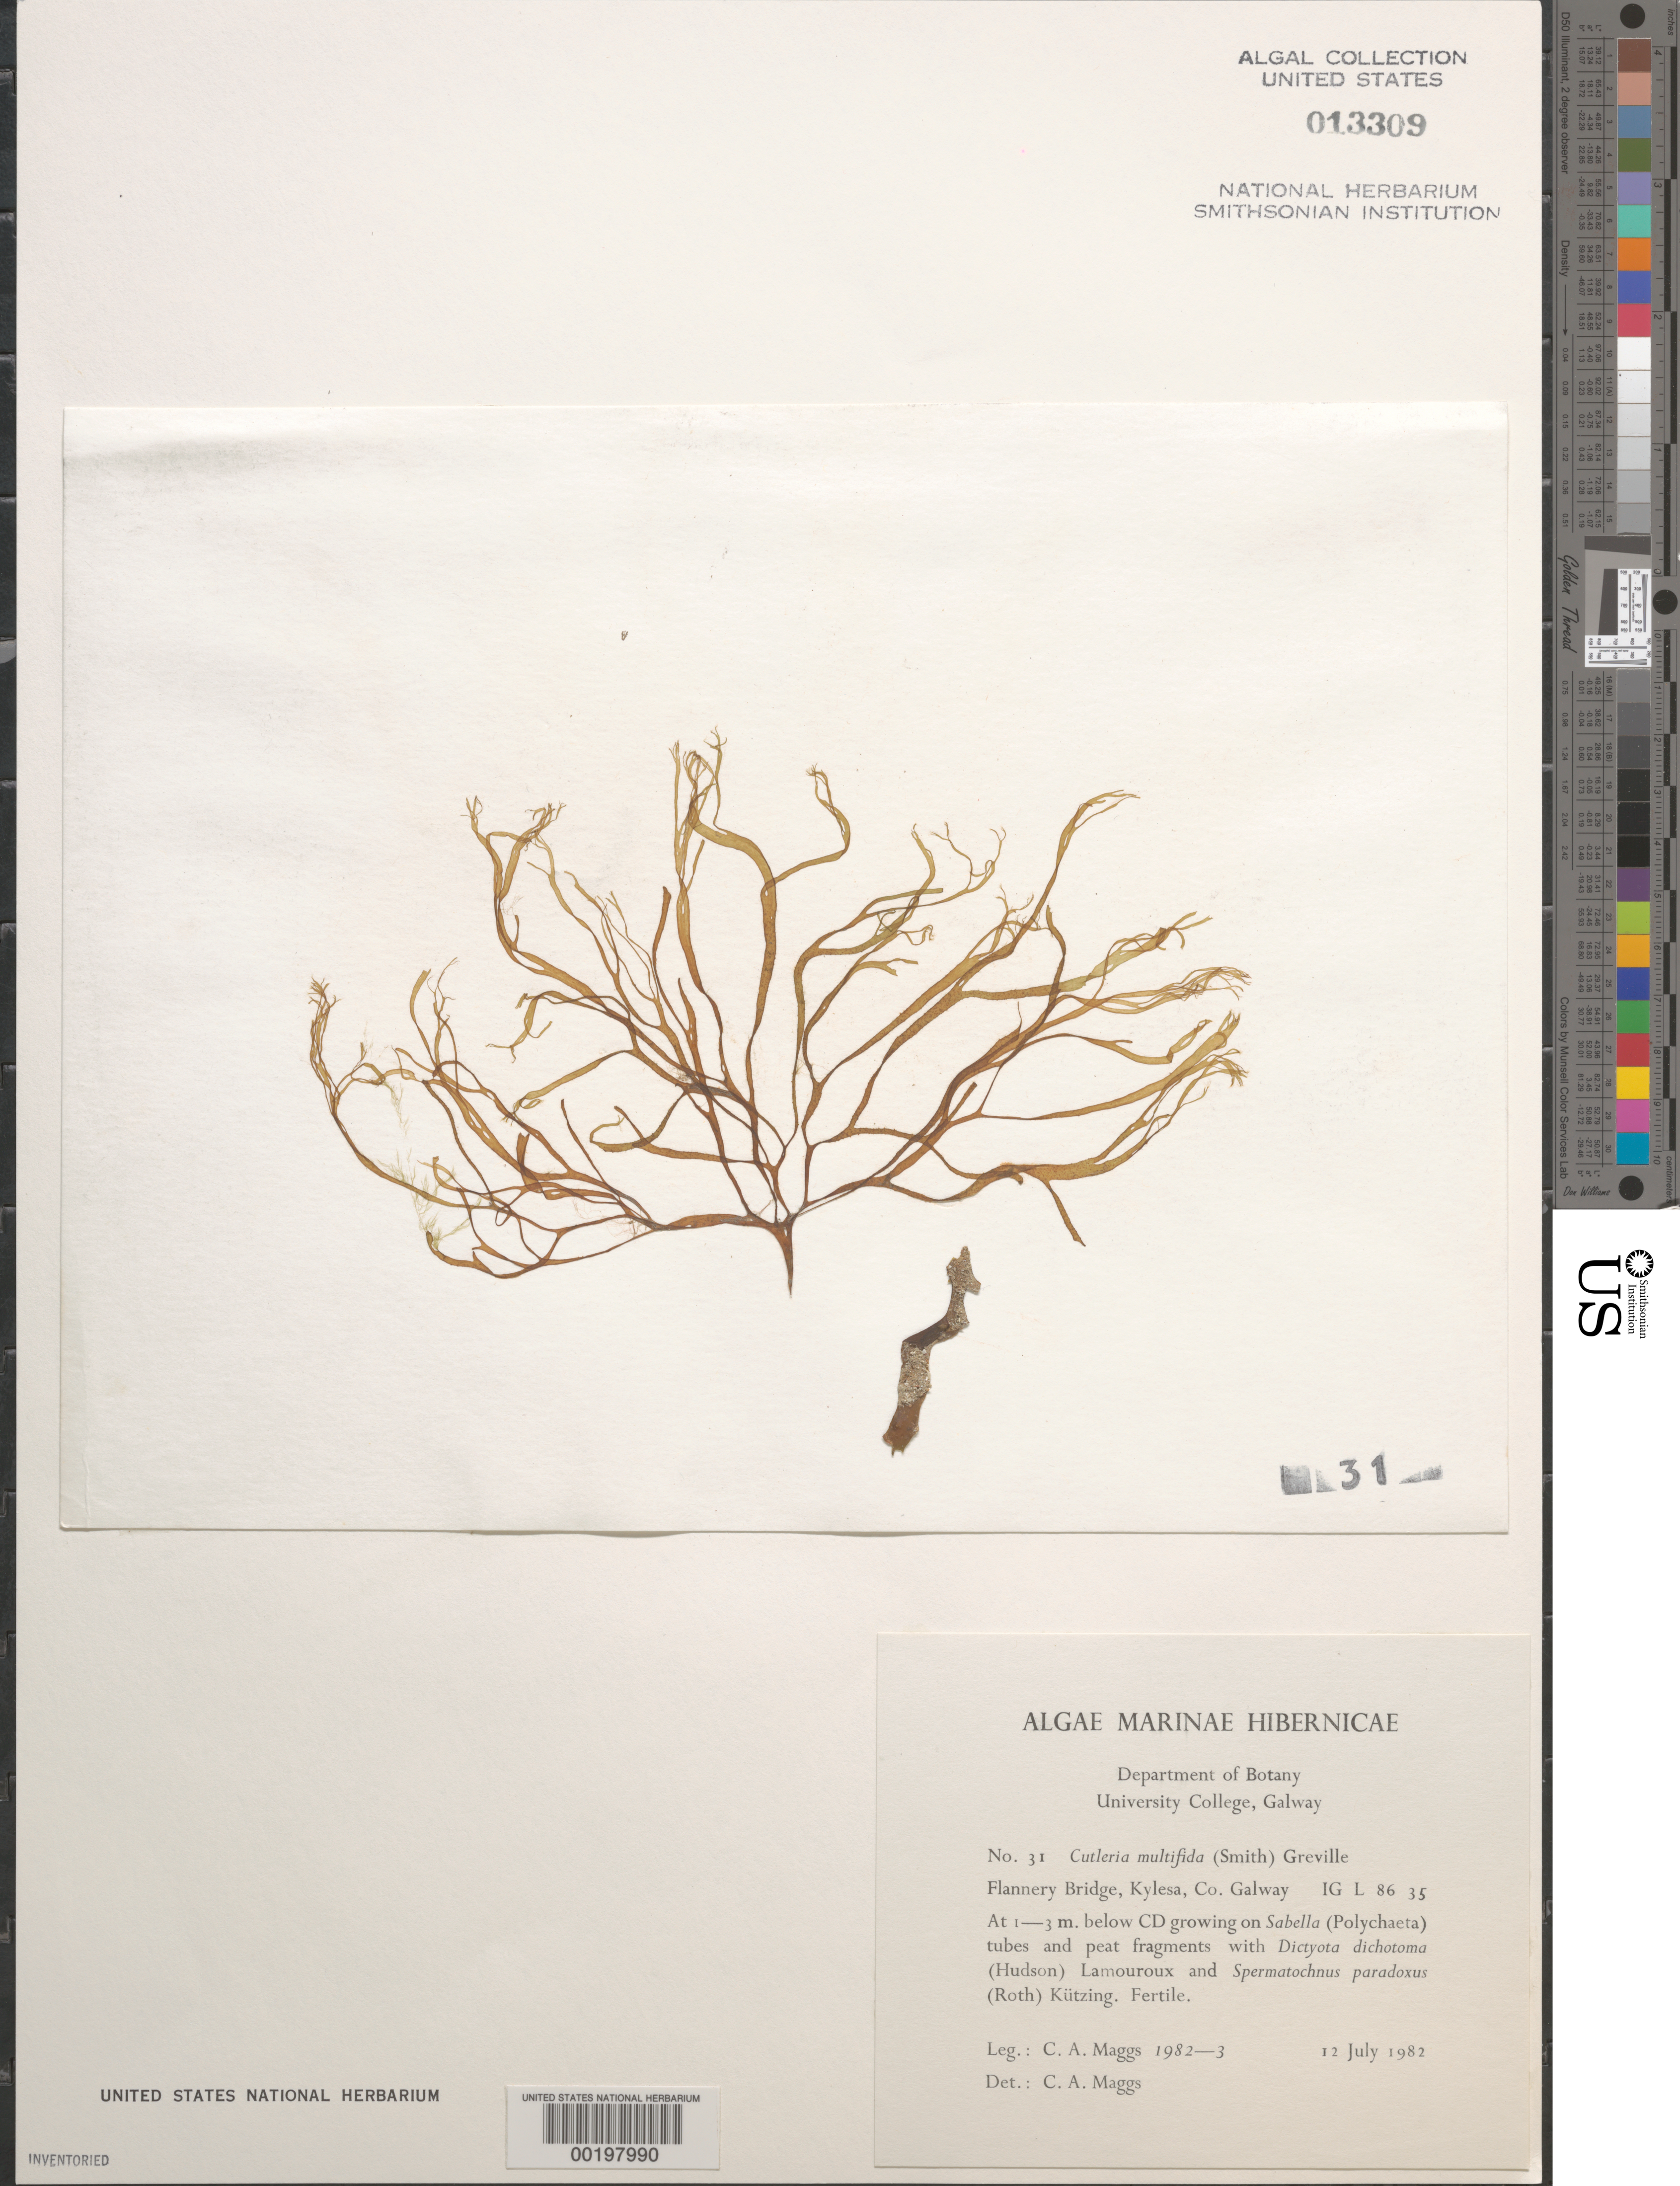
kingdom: Chromista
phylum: Ochrophyta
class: Phaeophyceae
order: Cutleriales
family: Cutleriaceae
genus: Cutleria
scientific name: Cutleria multifida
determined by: Maggs, C. A.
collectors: C. Maggs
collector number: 1982-3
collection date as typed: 12 Jul 1982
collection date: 1982-07-12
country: Ireland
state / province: Connaught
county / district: Galway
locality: Flannery Bridge, Kylesa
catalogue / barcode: US 13309